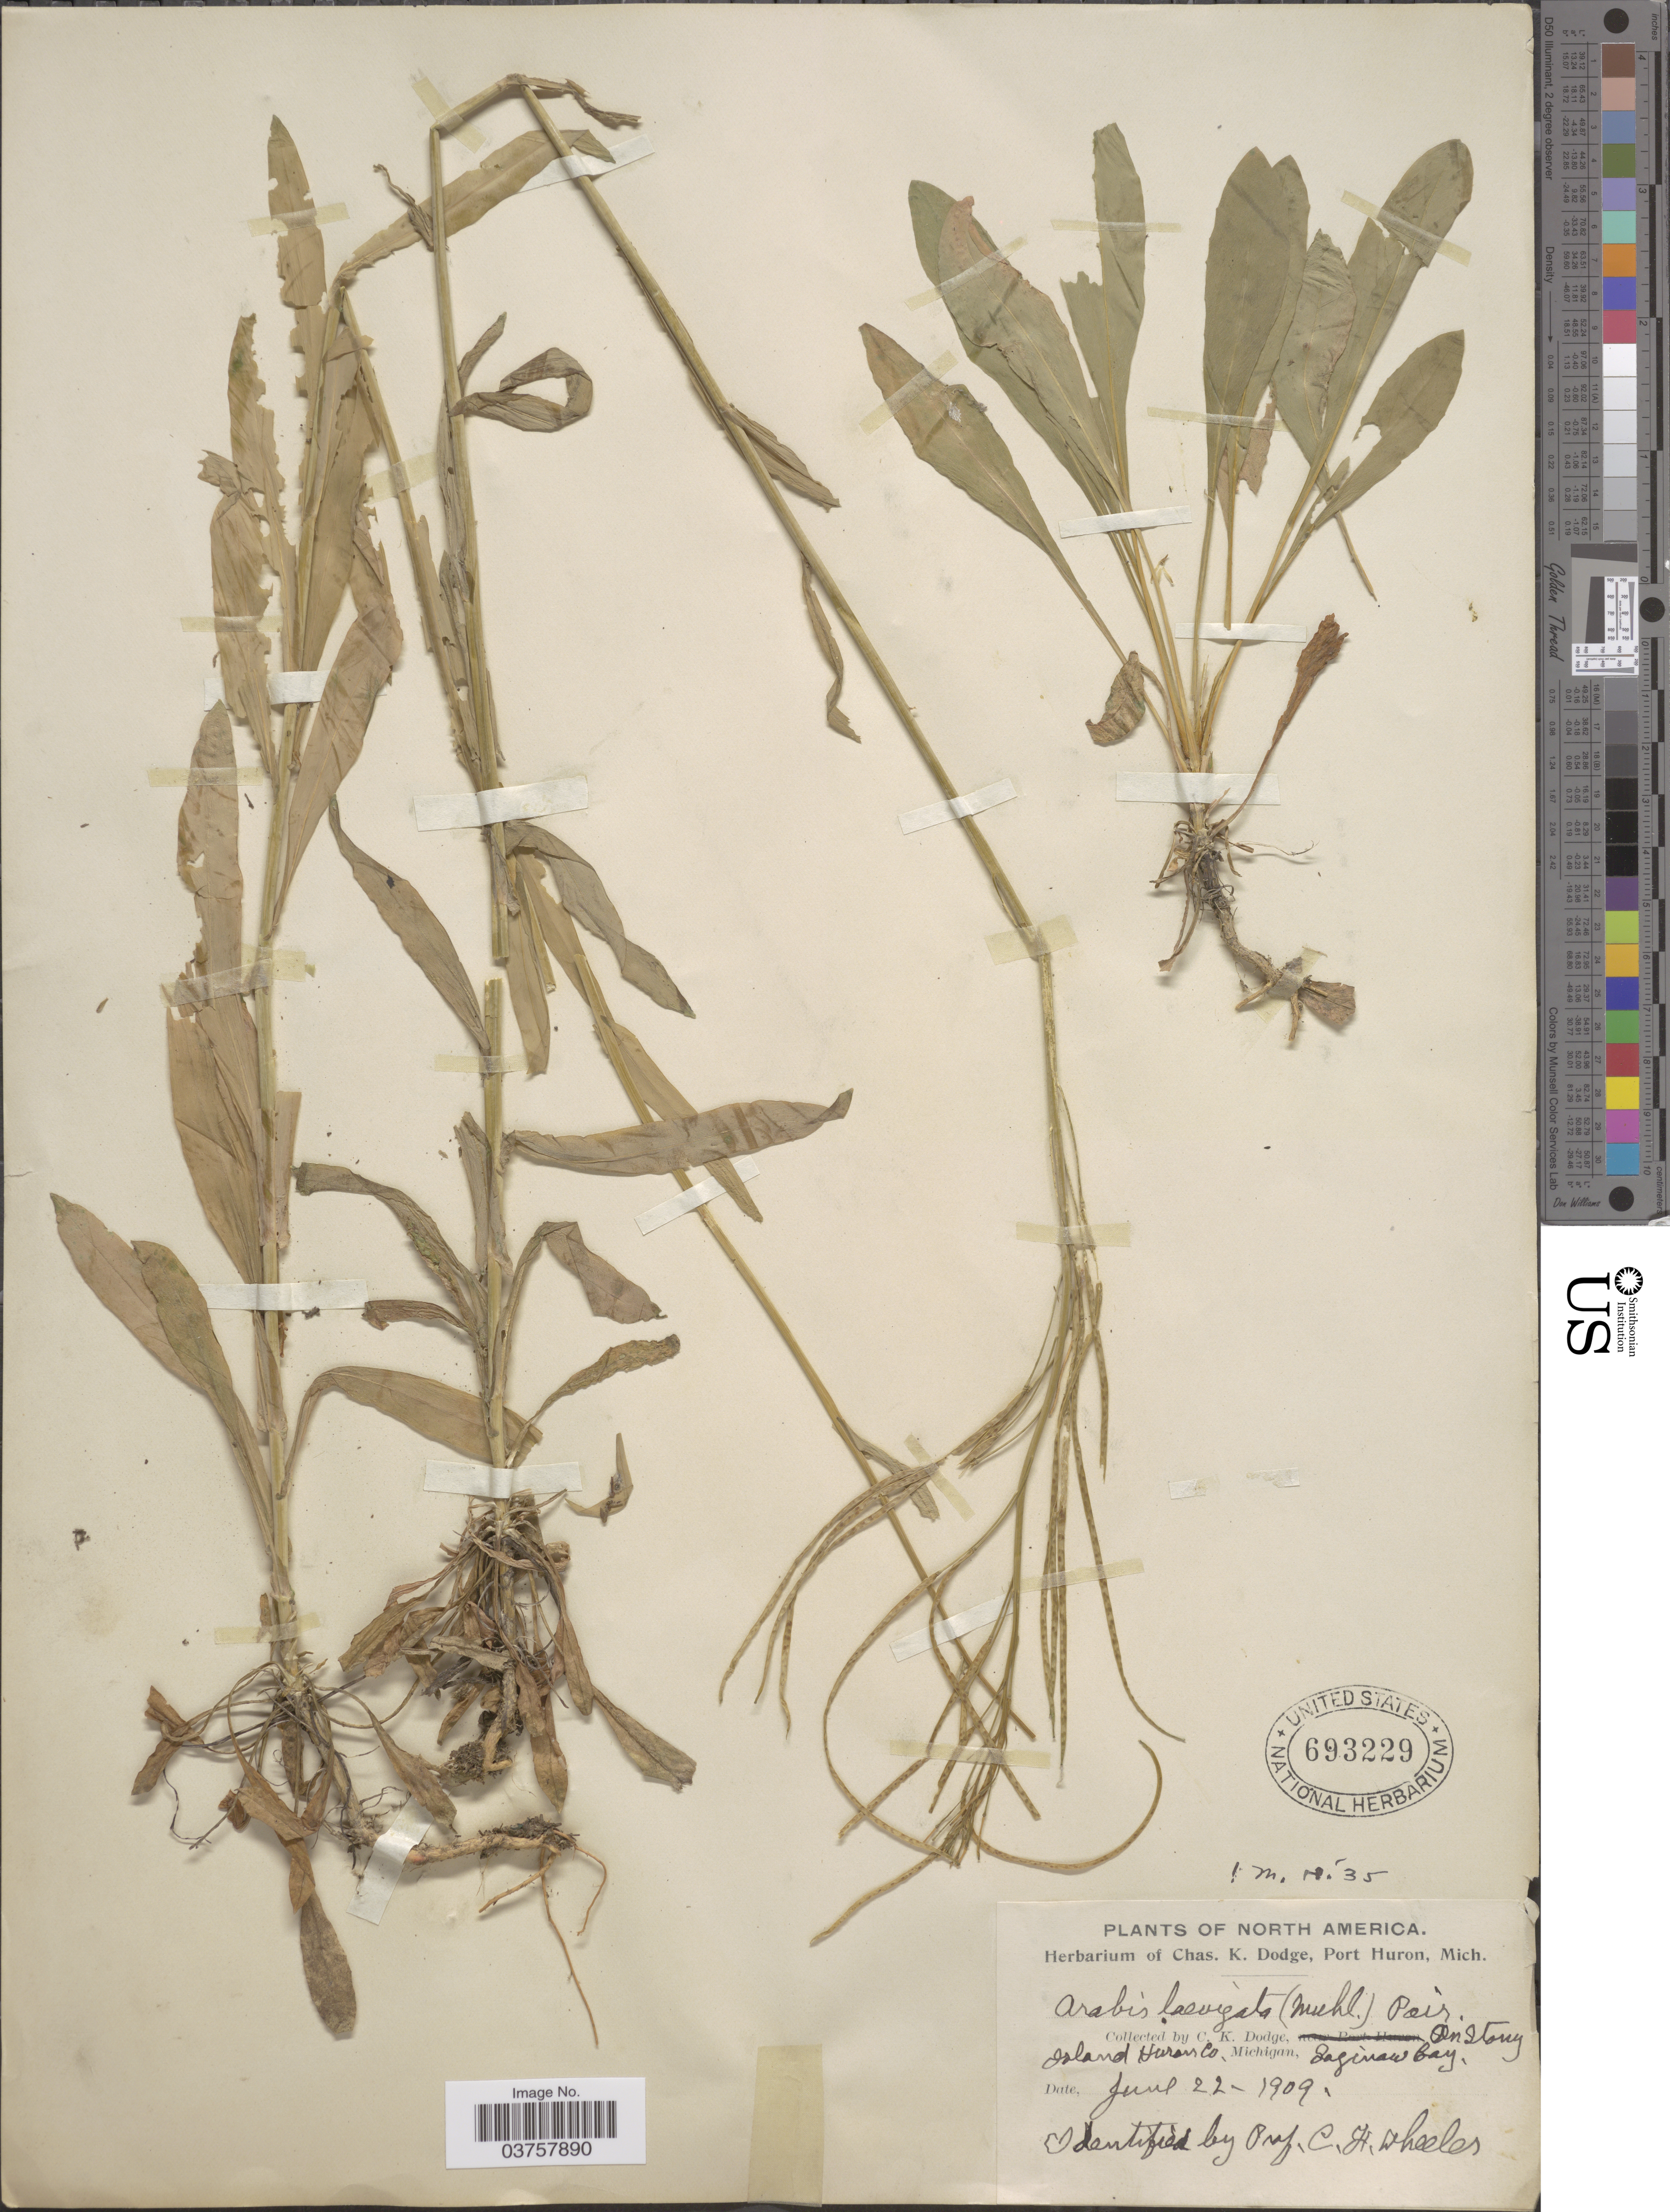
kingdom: Plantae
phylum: Tracheophyta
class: Magnoliopsida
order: Brassicales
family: Brassicaceae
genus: Arabis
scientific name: Arabis laevigata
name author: (Muhl. ex Willd.) Poir.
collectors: C. Dodge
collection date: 1909-06-22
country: United States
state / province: Michigan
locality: On stony Island Huran Co. Saginaw bay.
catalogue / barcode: US 693229